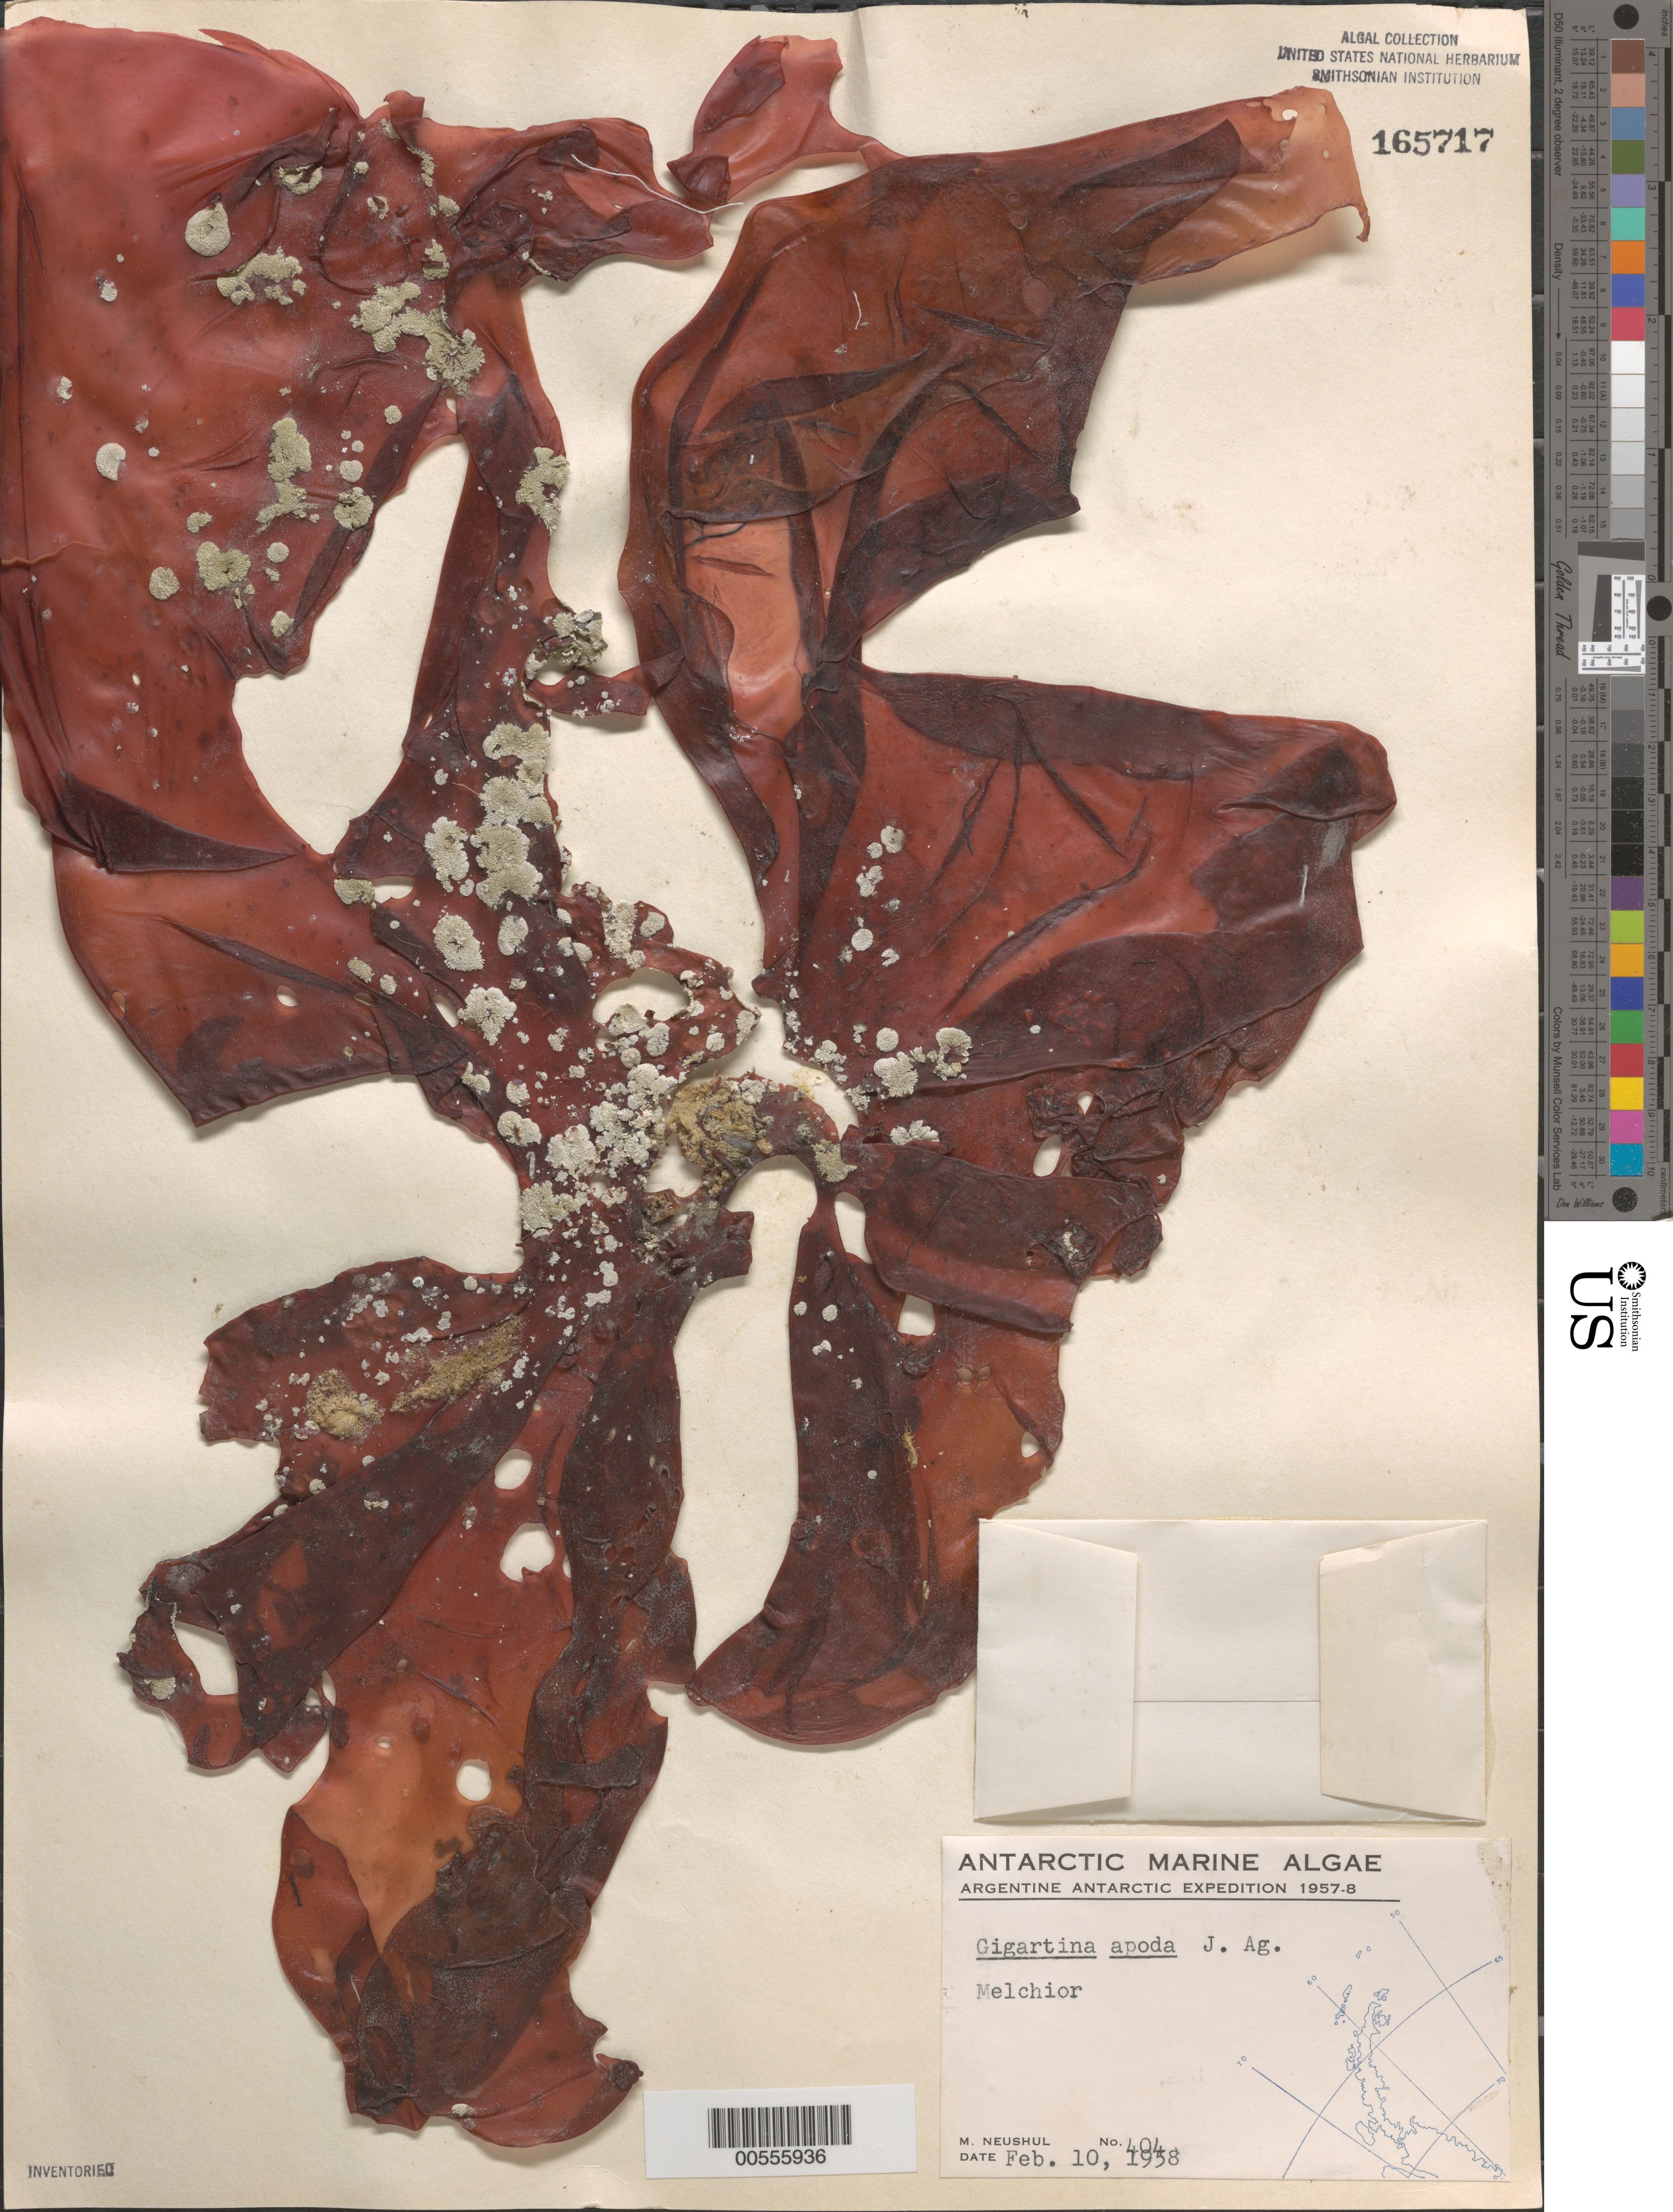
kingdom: Plantae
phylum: Rhodophyta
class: Florideophyceae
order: Gigartinales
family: Gigartinaceae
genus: Gigartina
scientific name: Gigartina apoda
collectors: M. Neushul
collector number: Neushul 404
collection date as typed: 10 Feb 1958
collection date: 1958-02-10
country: Antarctica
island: Melchior Islands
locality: Melchior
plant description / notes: Argentine Antarctic Expedition, 1957-1958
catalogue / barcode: US 165717